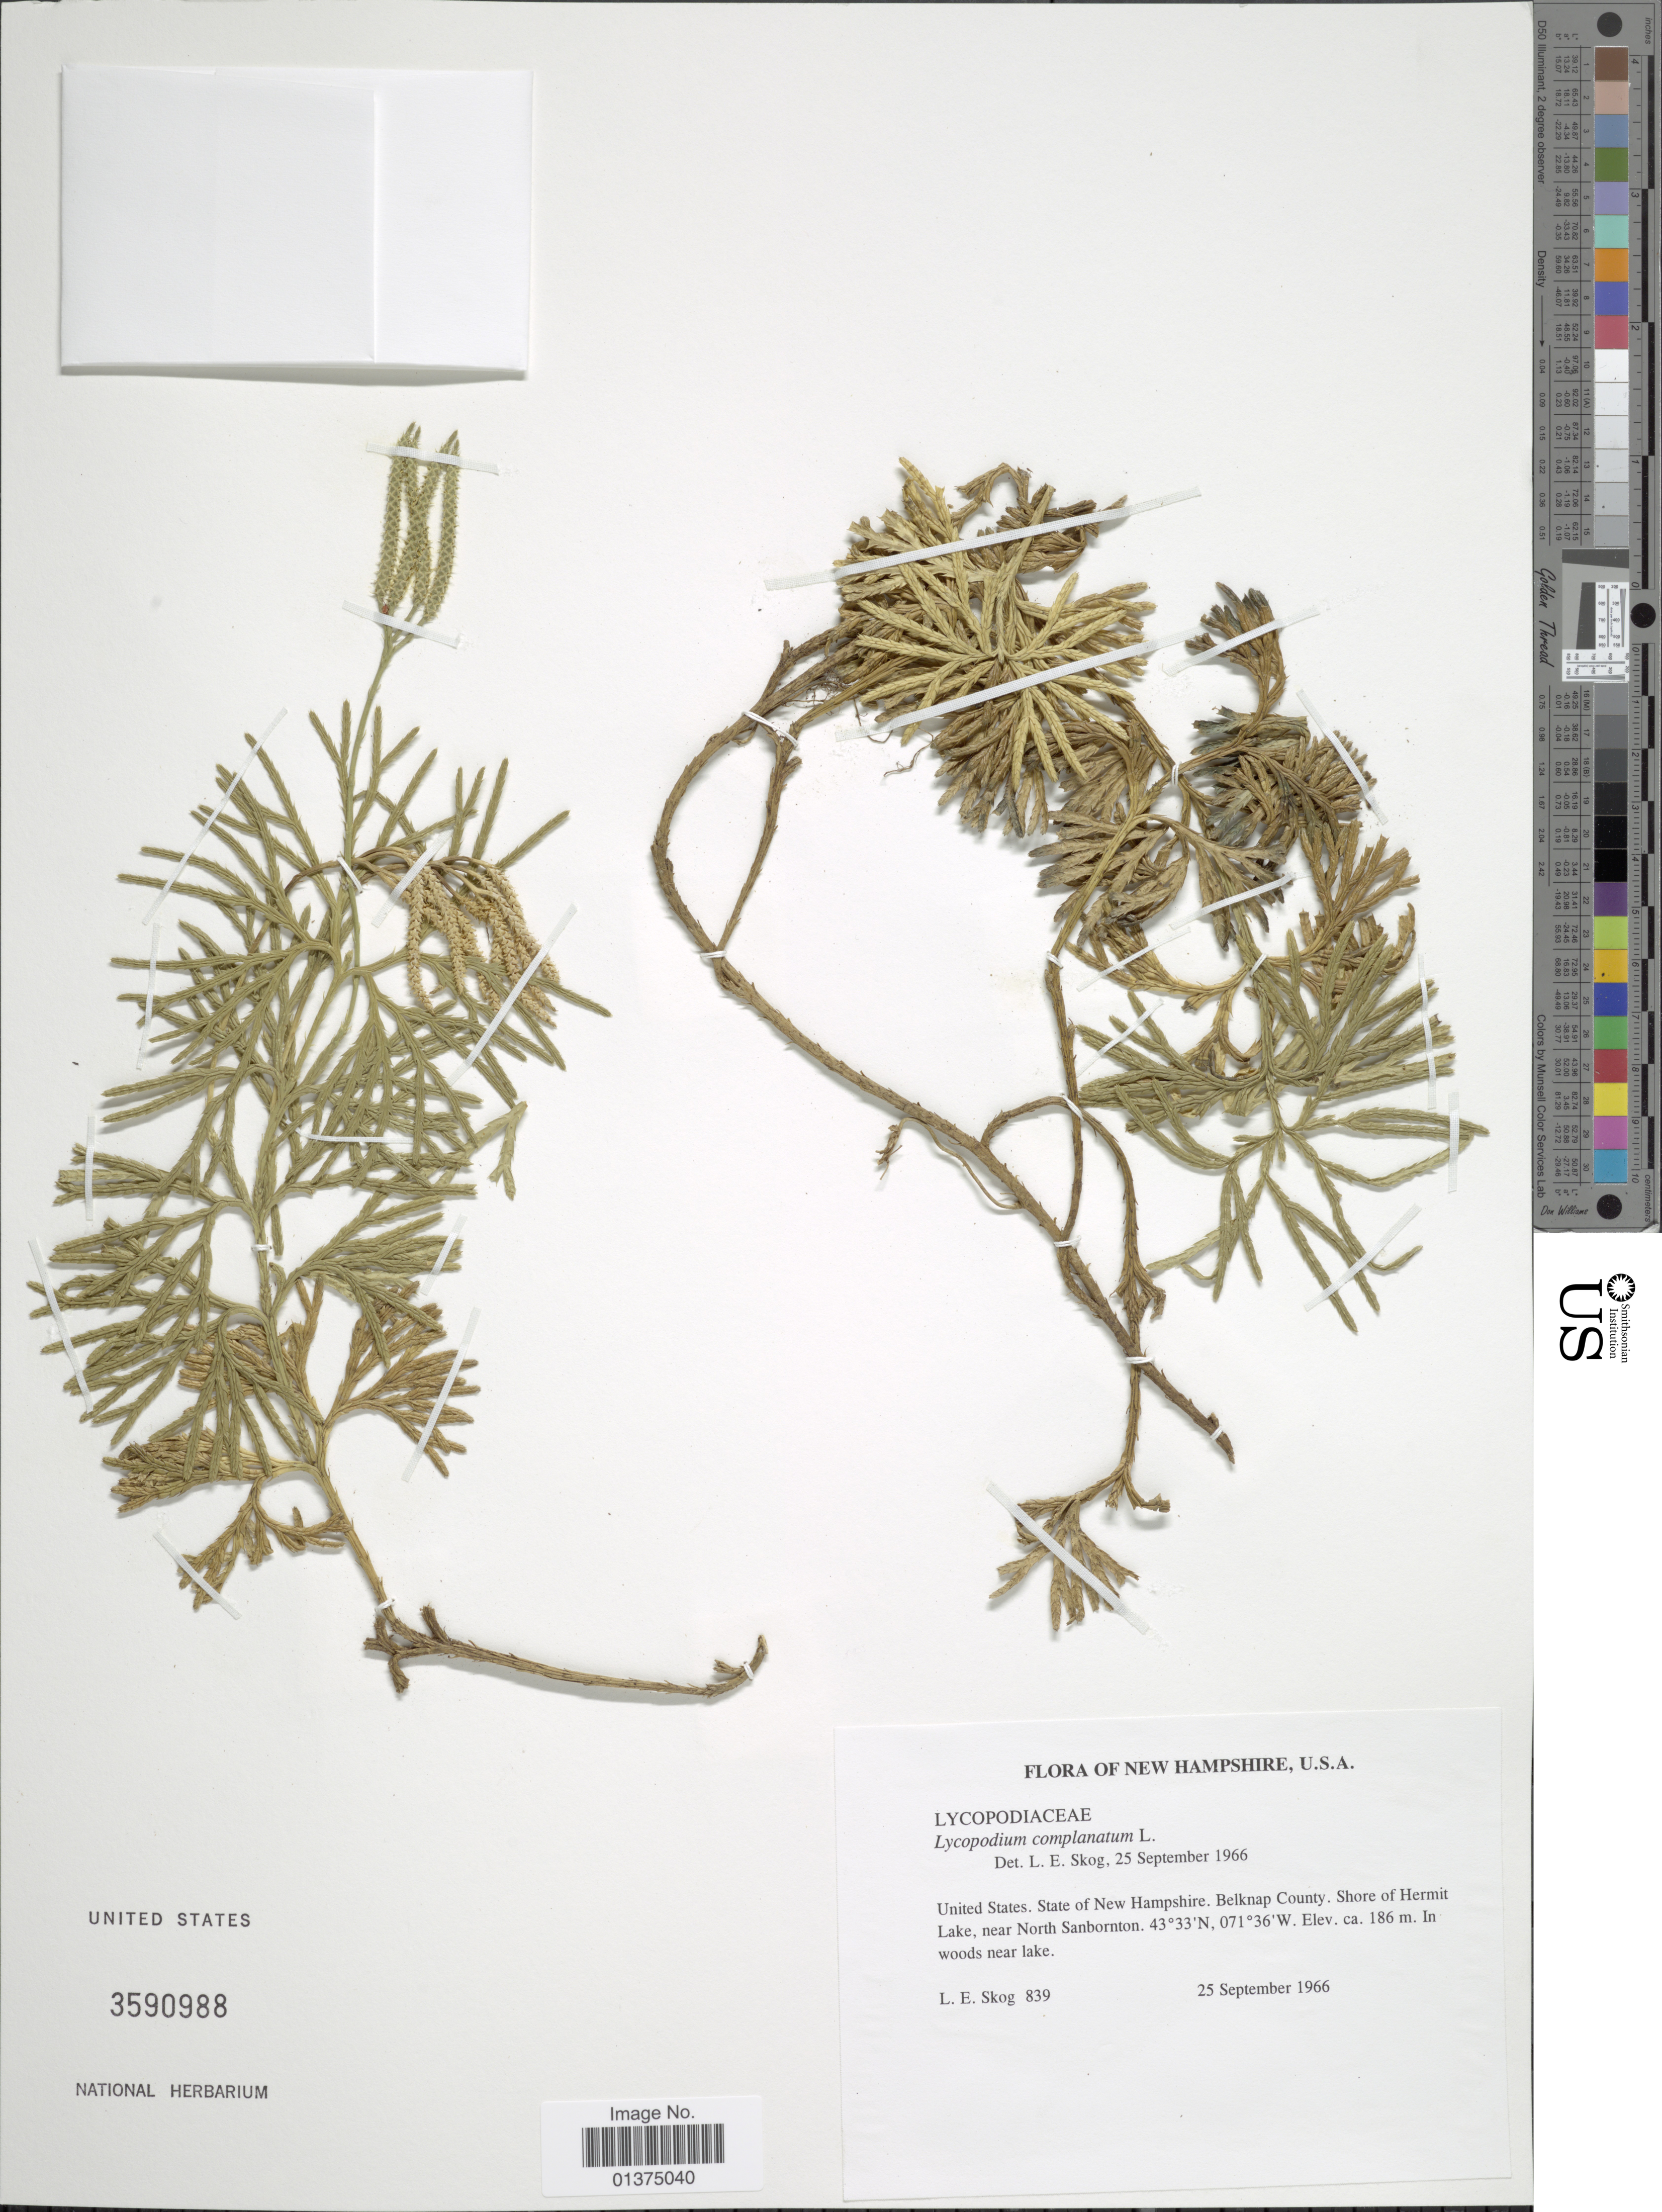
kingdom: Plantae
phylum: Tracheophyta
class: Lycopodiopsida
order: Lycopodiales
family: Lycopodiaceae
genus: Diphasiastrum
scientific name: Diphasiastrum complanatum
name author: (L.) Holub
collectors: L. E. Skog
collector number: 839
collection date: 1966-09-25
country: United States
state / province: New Hampshire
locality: State of New Hampshire, Belknap Counjty, Shore of Hermit Lake, near North Sanbornton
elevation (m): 186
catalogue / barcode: US 3590988